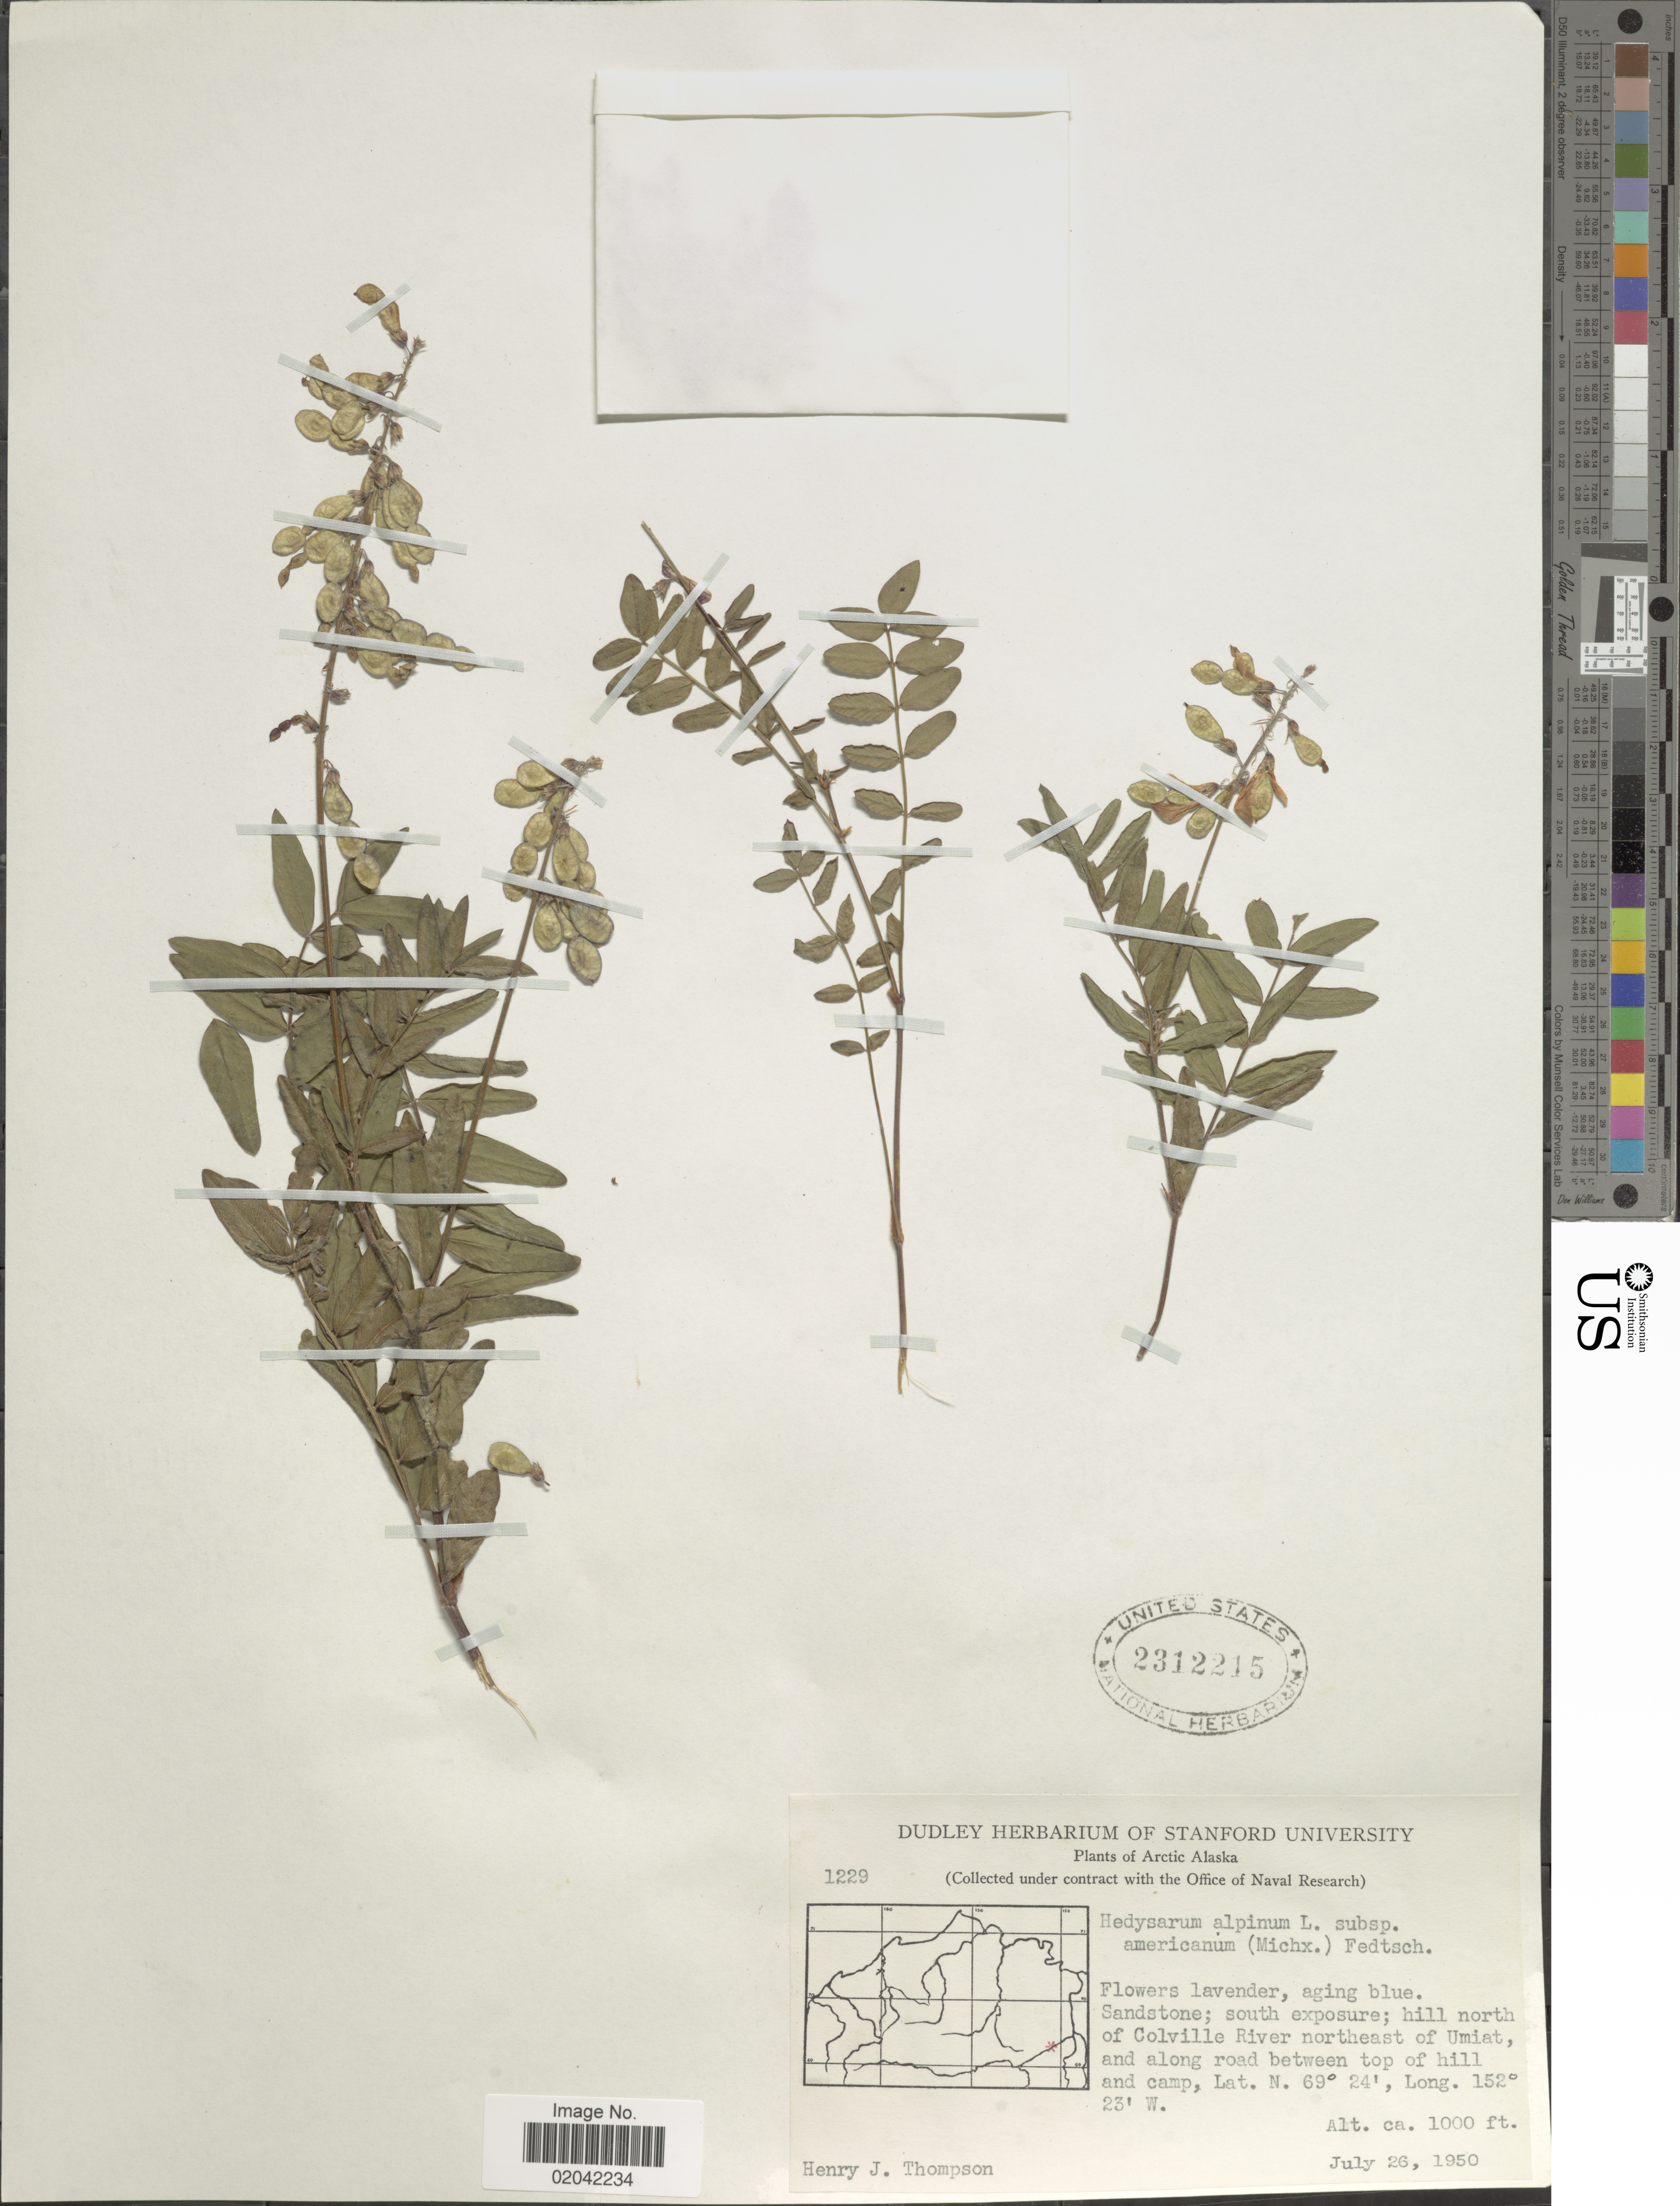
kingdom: Plantae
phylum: Tracheophyta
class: Magnoliopsida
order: Fabales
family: Fabaceae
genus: Hedysarum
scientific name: Hedysarum alpinum var. americanum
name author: Michx. ex Pursh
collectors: H. J. Thompson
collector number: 1229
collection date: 1950-07-26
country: United States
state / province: Alaska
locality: Arctic Alaska. Hill north of Colville River northeast of Umiat, and along road between top of hill and camp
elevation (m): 305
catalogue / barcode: US 2312215